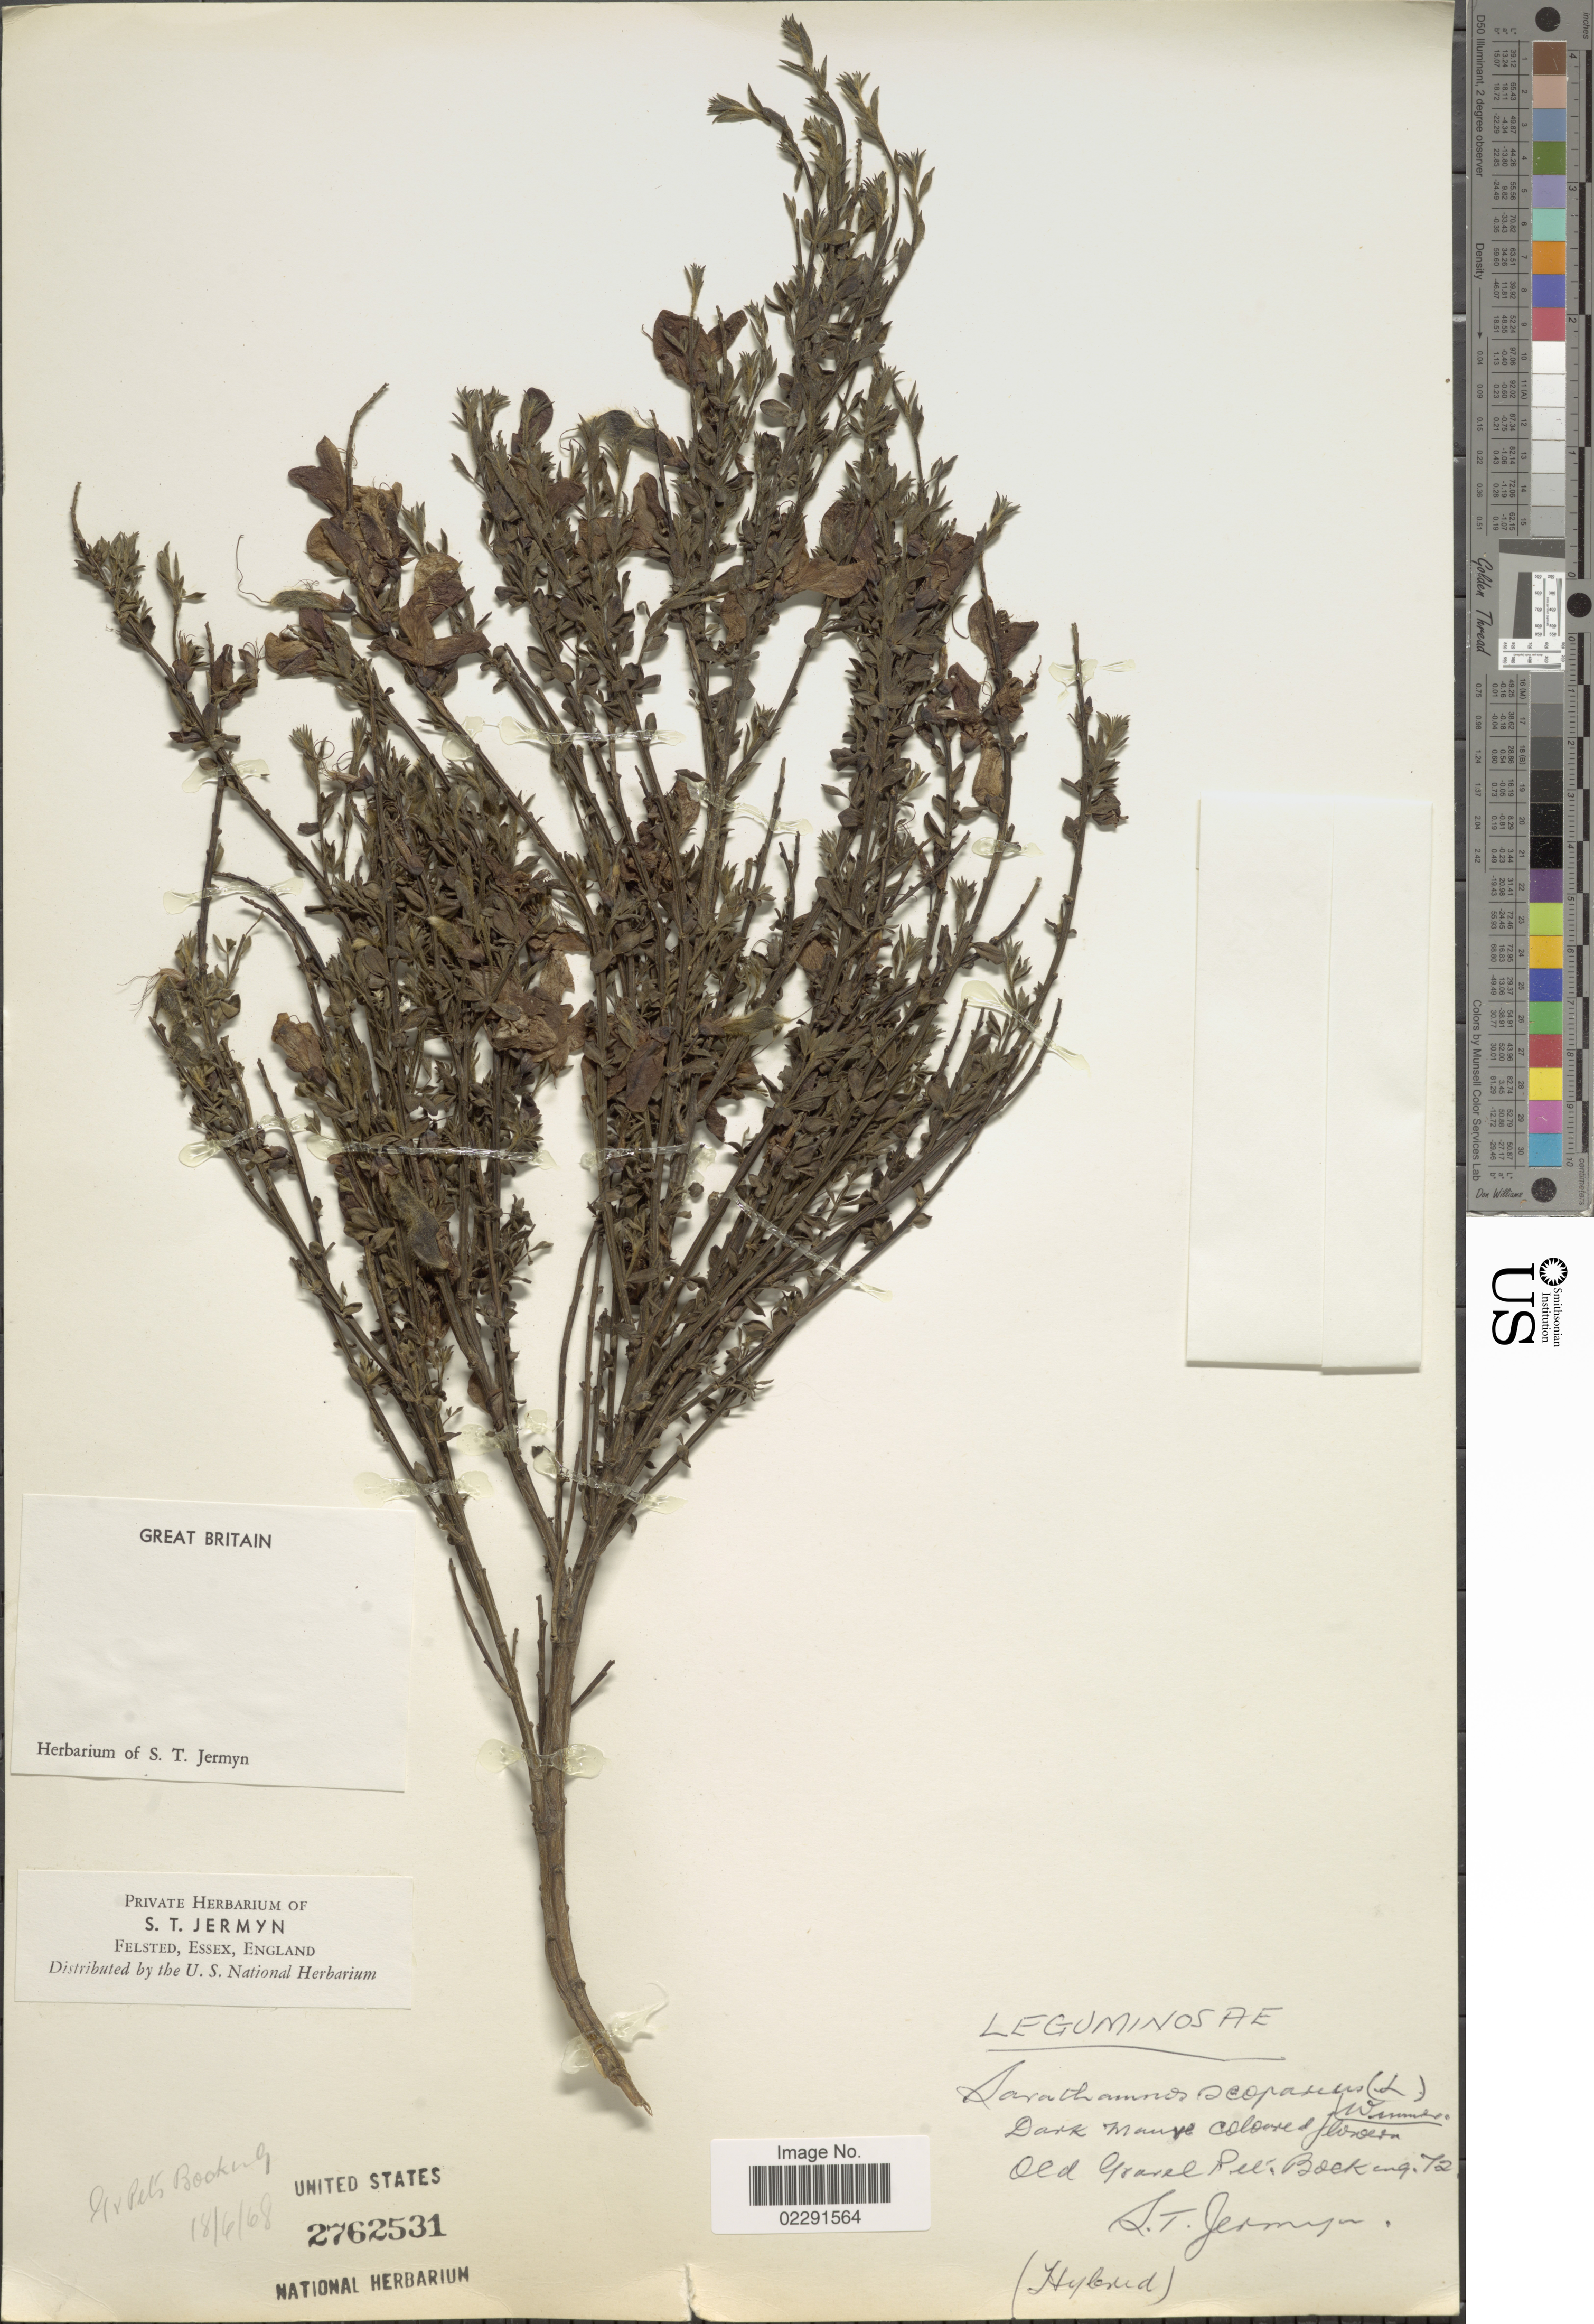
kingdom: Plantae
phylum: Tracheophyta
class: Magnoliopsida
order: Fabales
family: Fabaceae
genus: Cytisus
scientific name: Cytisus scoparius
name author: (L.) Link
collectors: S. Jermyn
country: United Kingdom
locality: Old gravel Pit, Bocking. 72.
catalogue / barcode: US 2762531